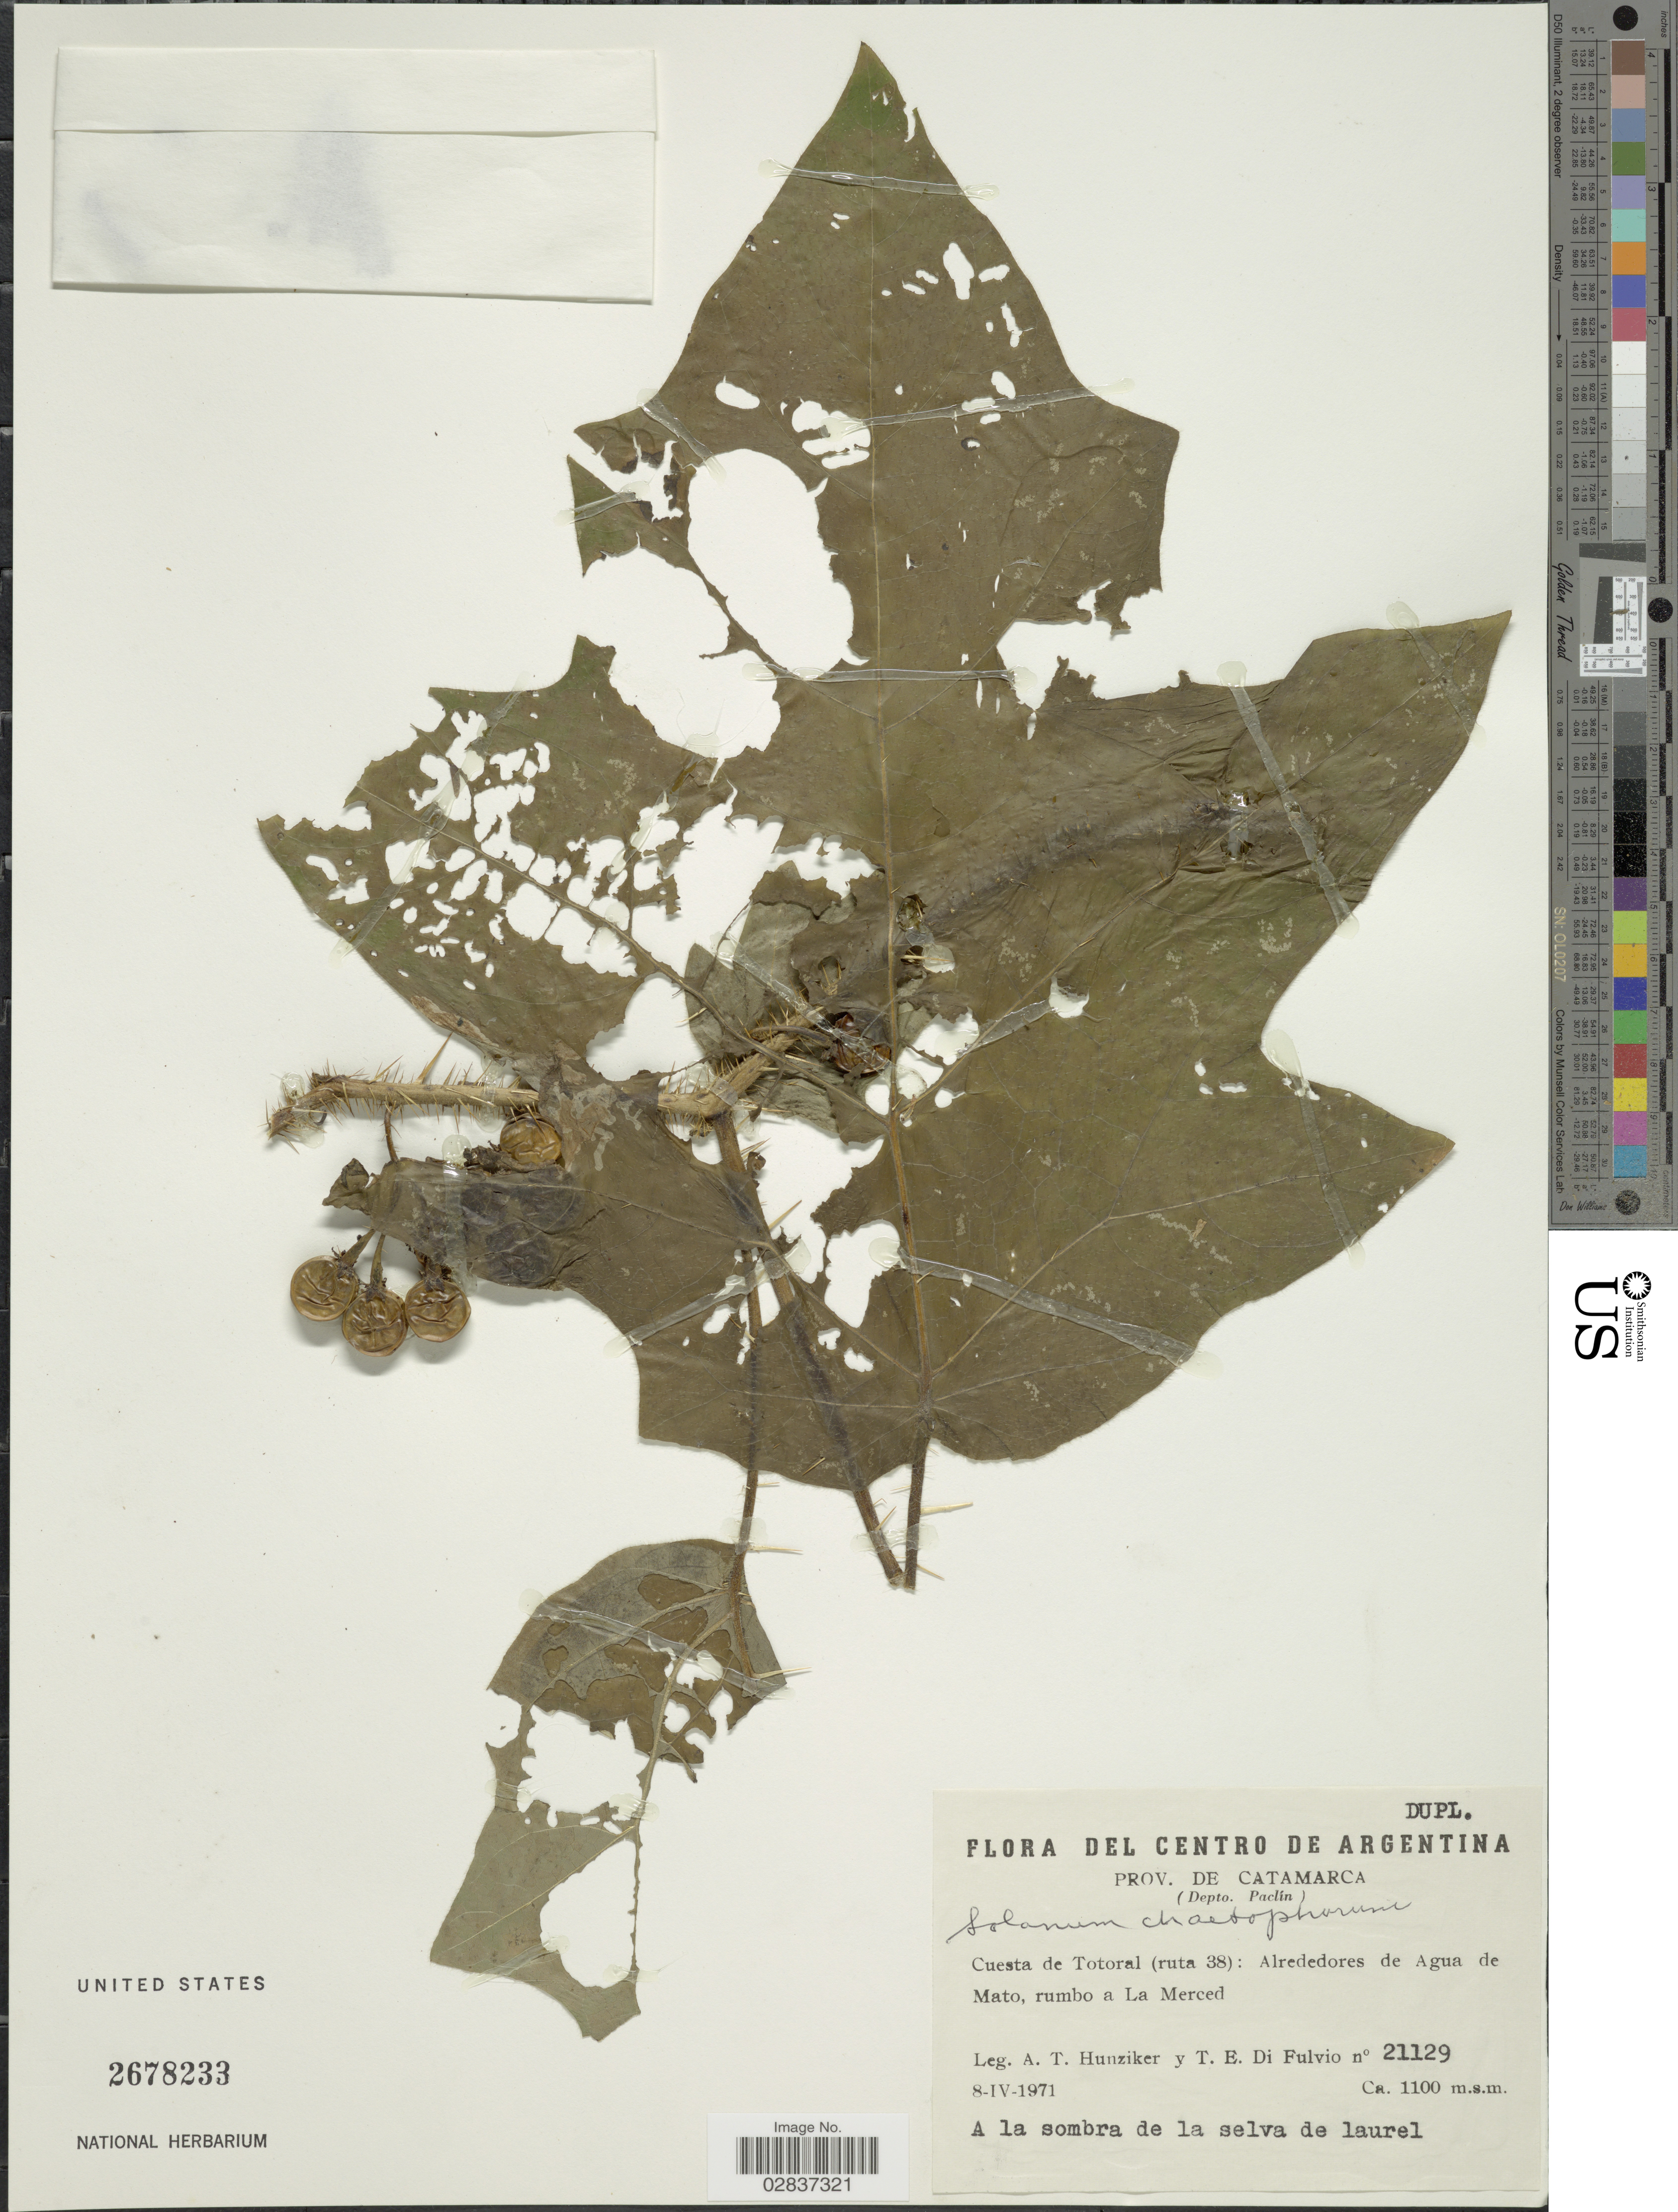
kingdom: Plantae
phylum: Tracheophyta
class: Magnoliopsida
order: Solanales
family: Solanaceae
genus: Solanum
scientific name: Solanum chaetophorum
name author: C.V. Morton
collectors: A. T. Hunziker & T. E. Di Fulvio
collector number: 21129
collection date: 1971-04-08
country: Argentina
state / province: Catamarca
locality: Prov. de Catamarca (Depto. Paclín) Cuesta de Totoral (ruta 38): Alrededores de Agua de Mato, rumbo a La Merced.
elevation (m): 1100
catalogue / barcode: US 2678233